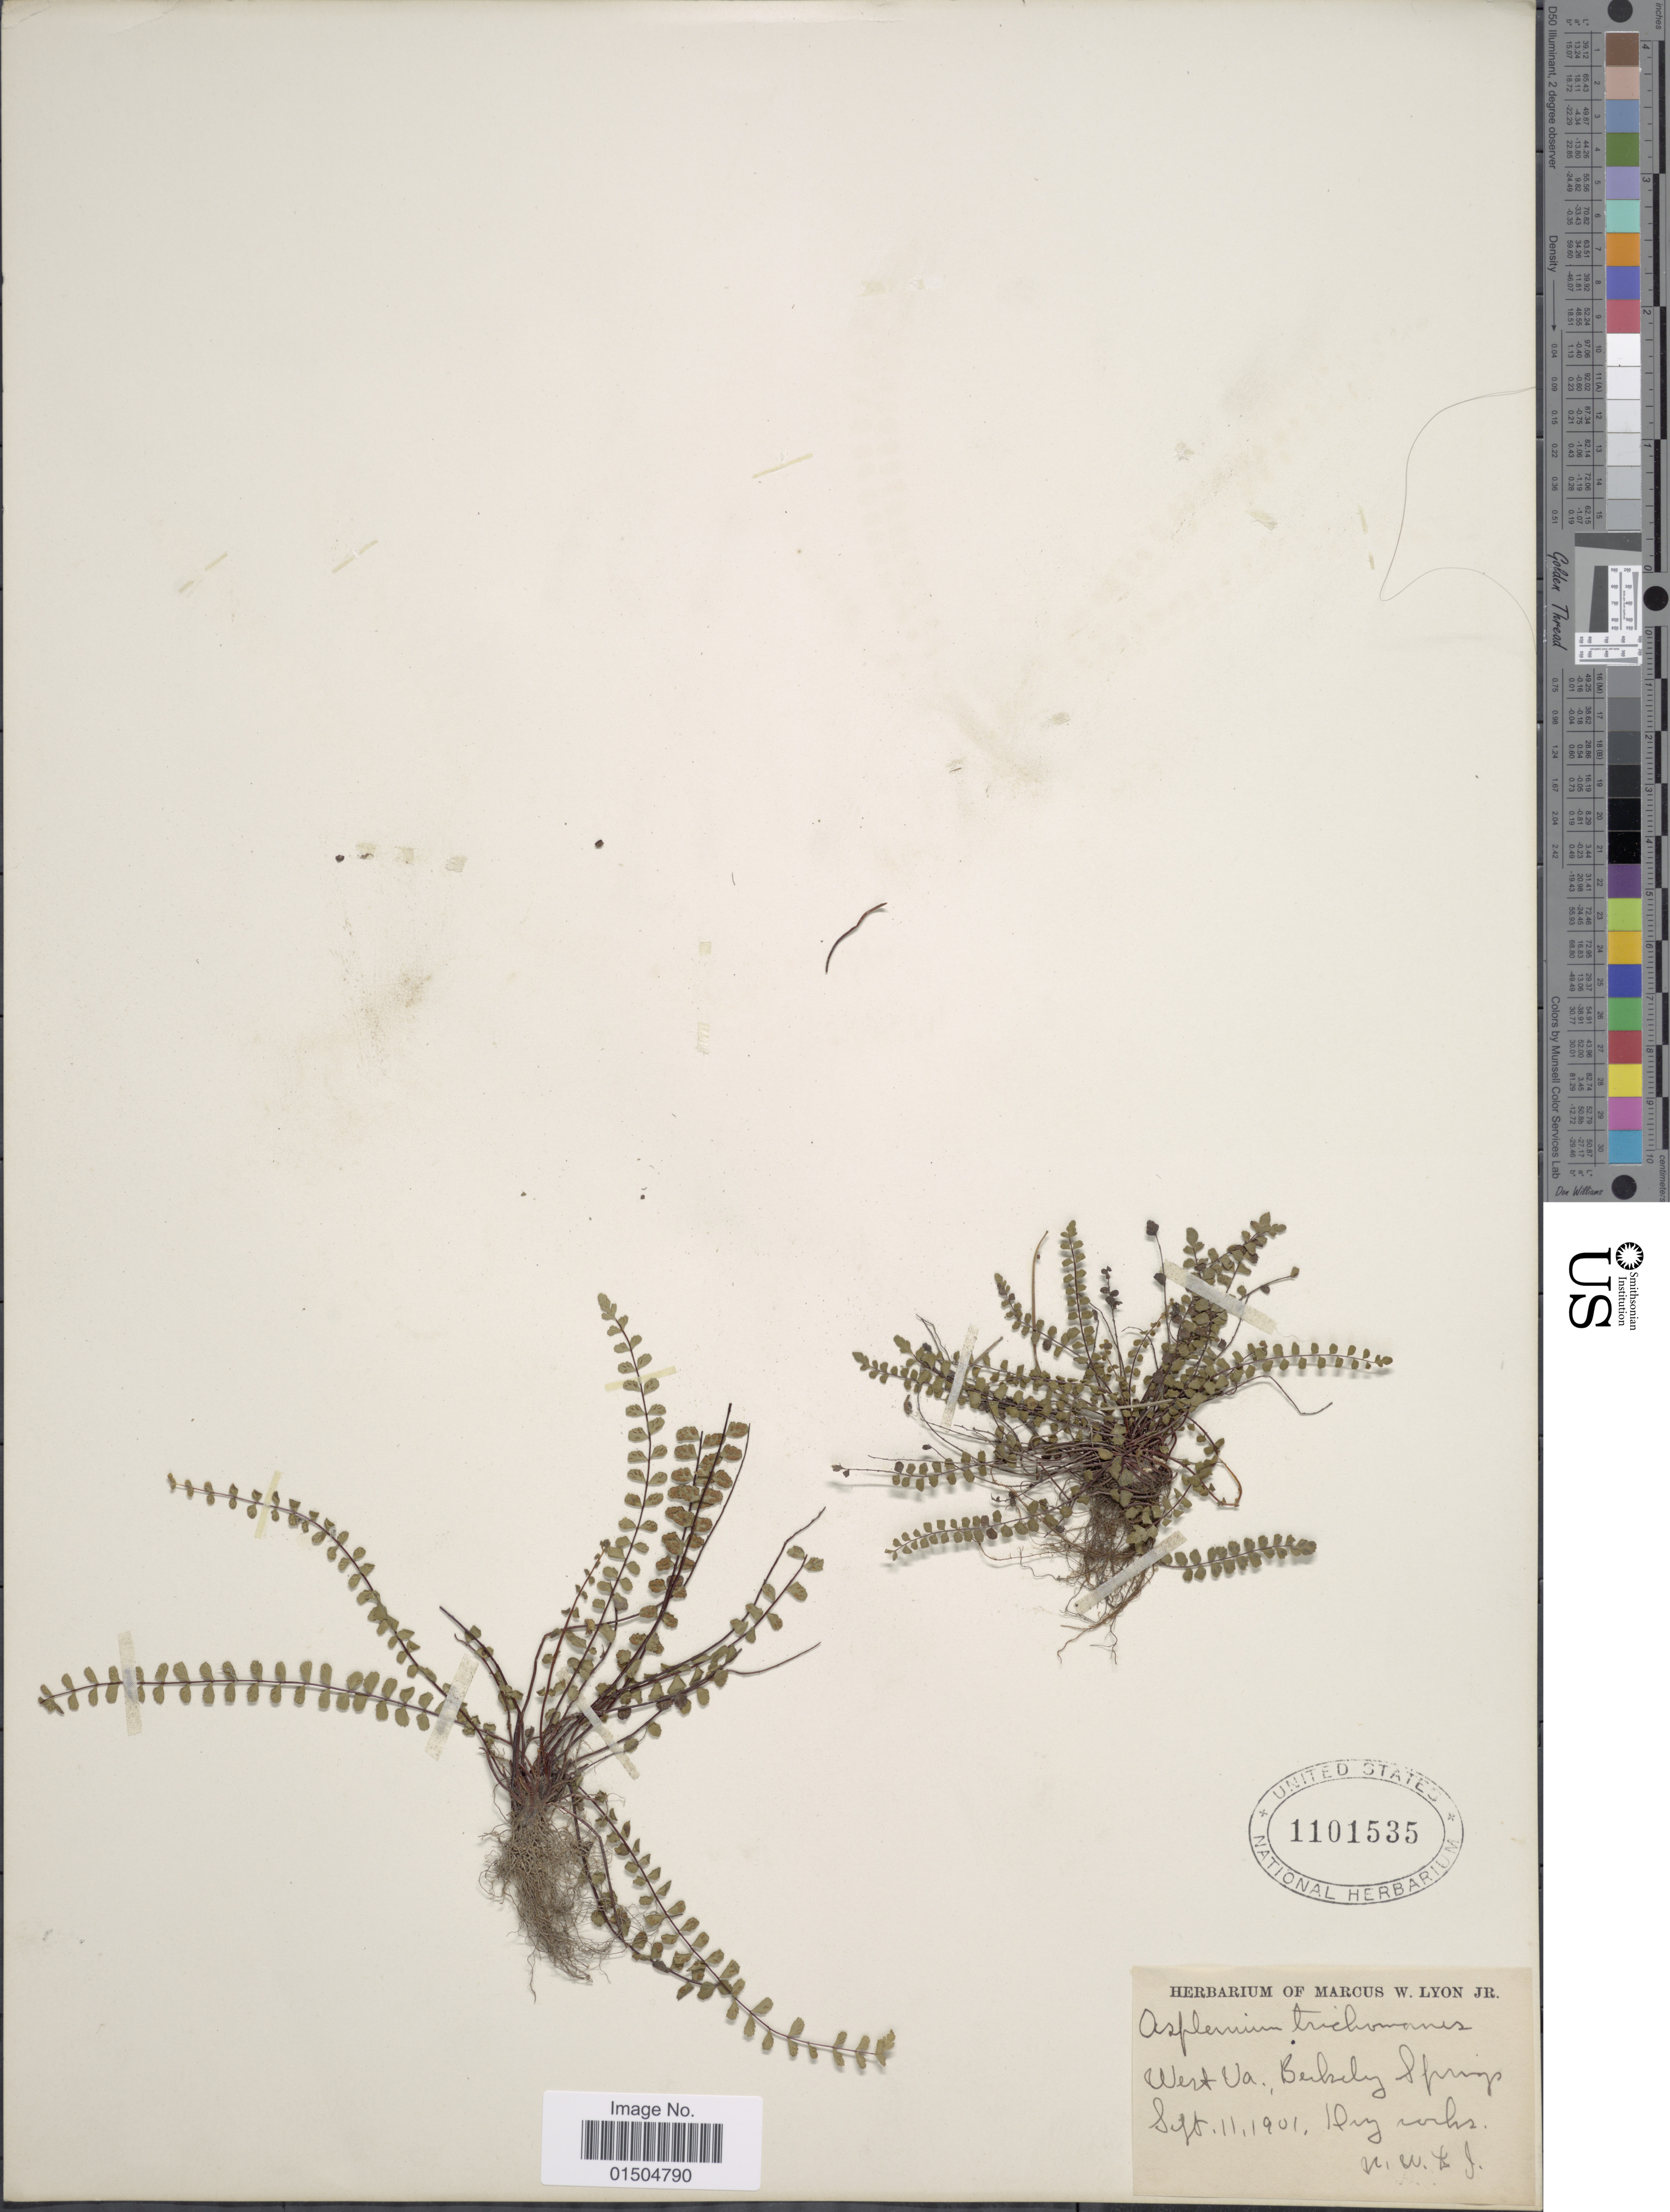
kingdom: Plantae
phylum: Tracheophyta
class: Polypodiopsida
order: Polypodiales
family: Aspleniaceae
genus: Asplenium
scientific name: Asplenium trichomanes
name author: L.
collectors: M. W. Lyon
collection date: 1901-09-11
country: United States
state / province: West Virginia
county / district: Morgan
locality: Berkely Springs.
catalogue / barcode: US 1101535